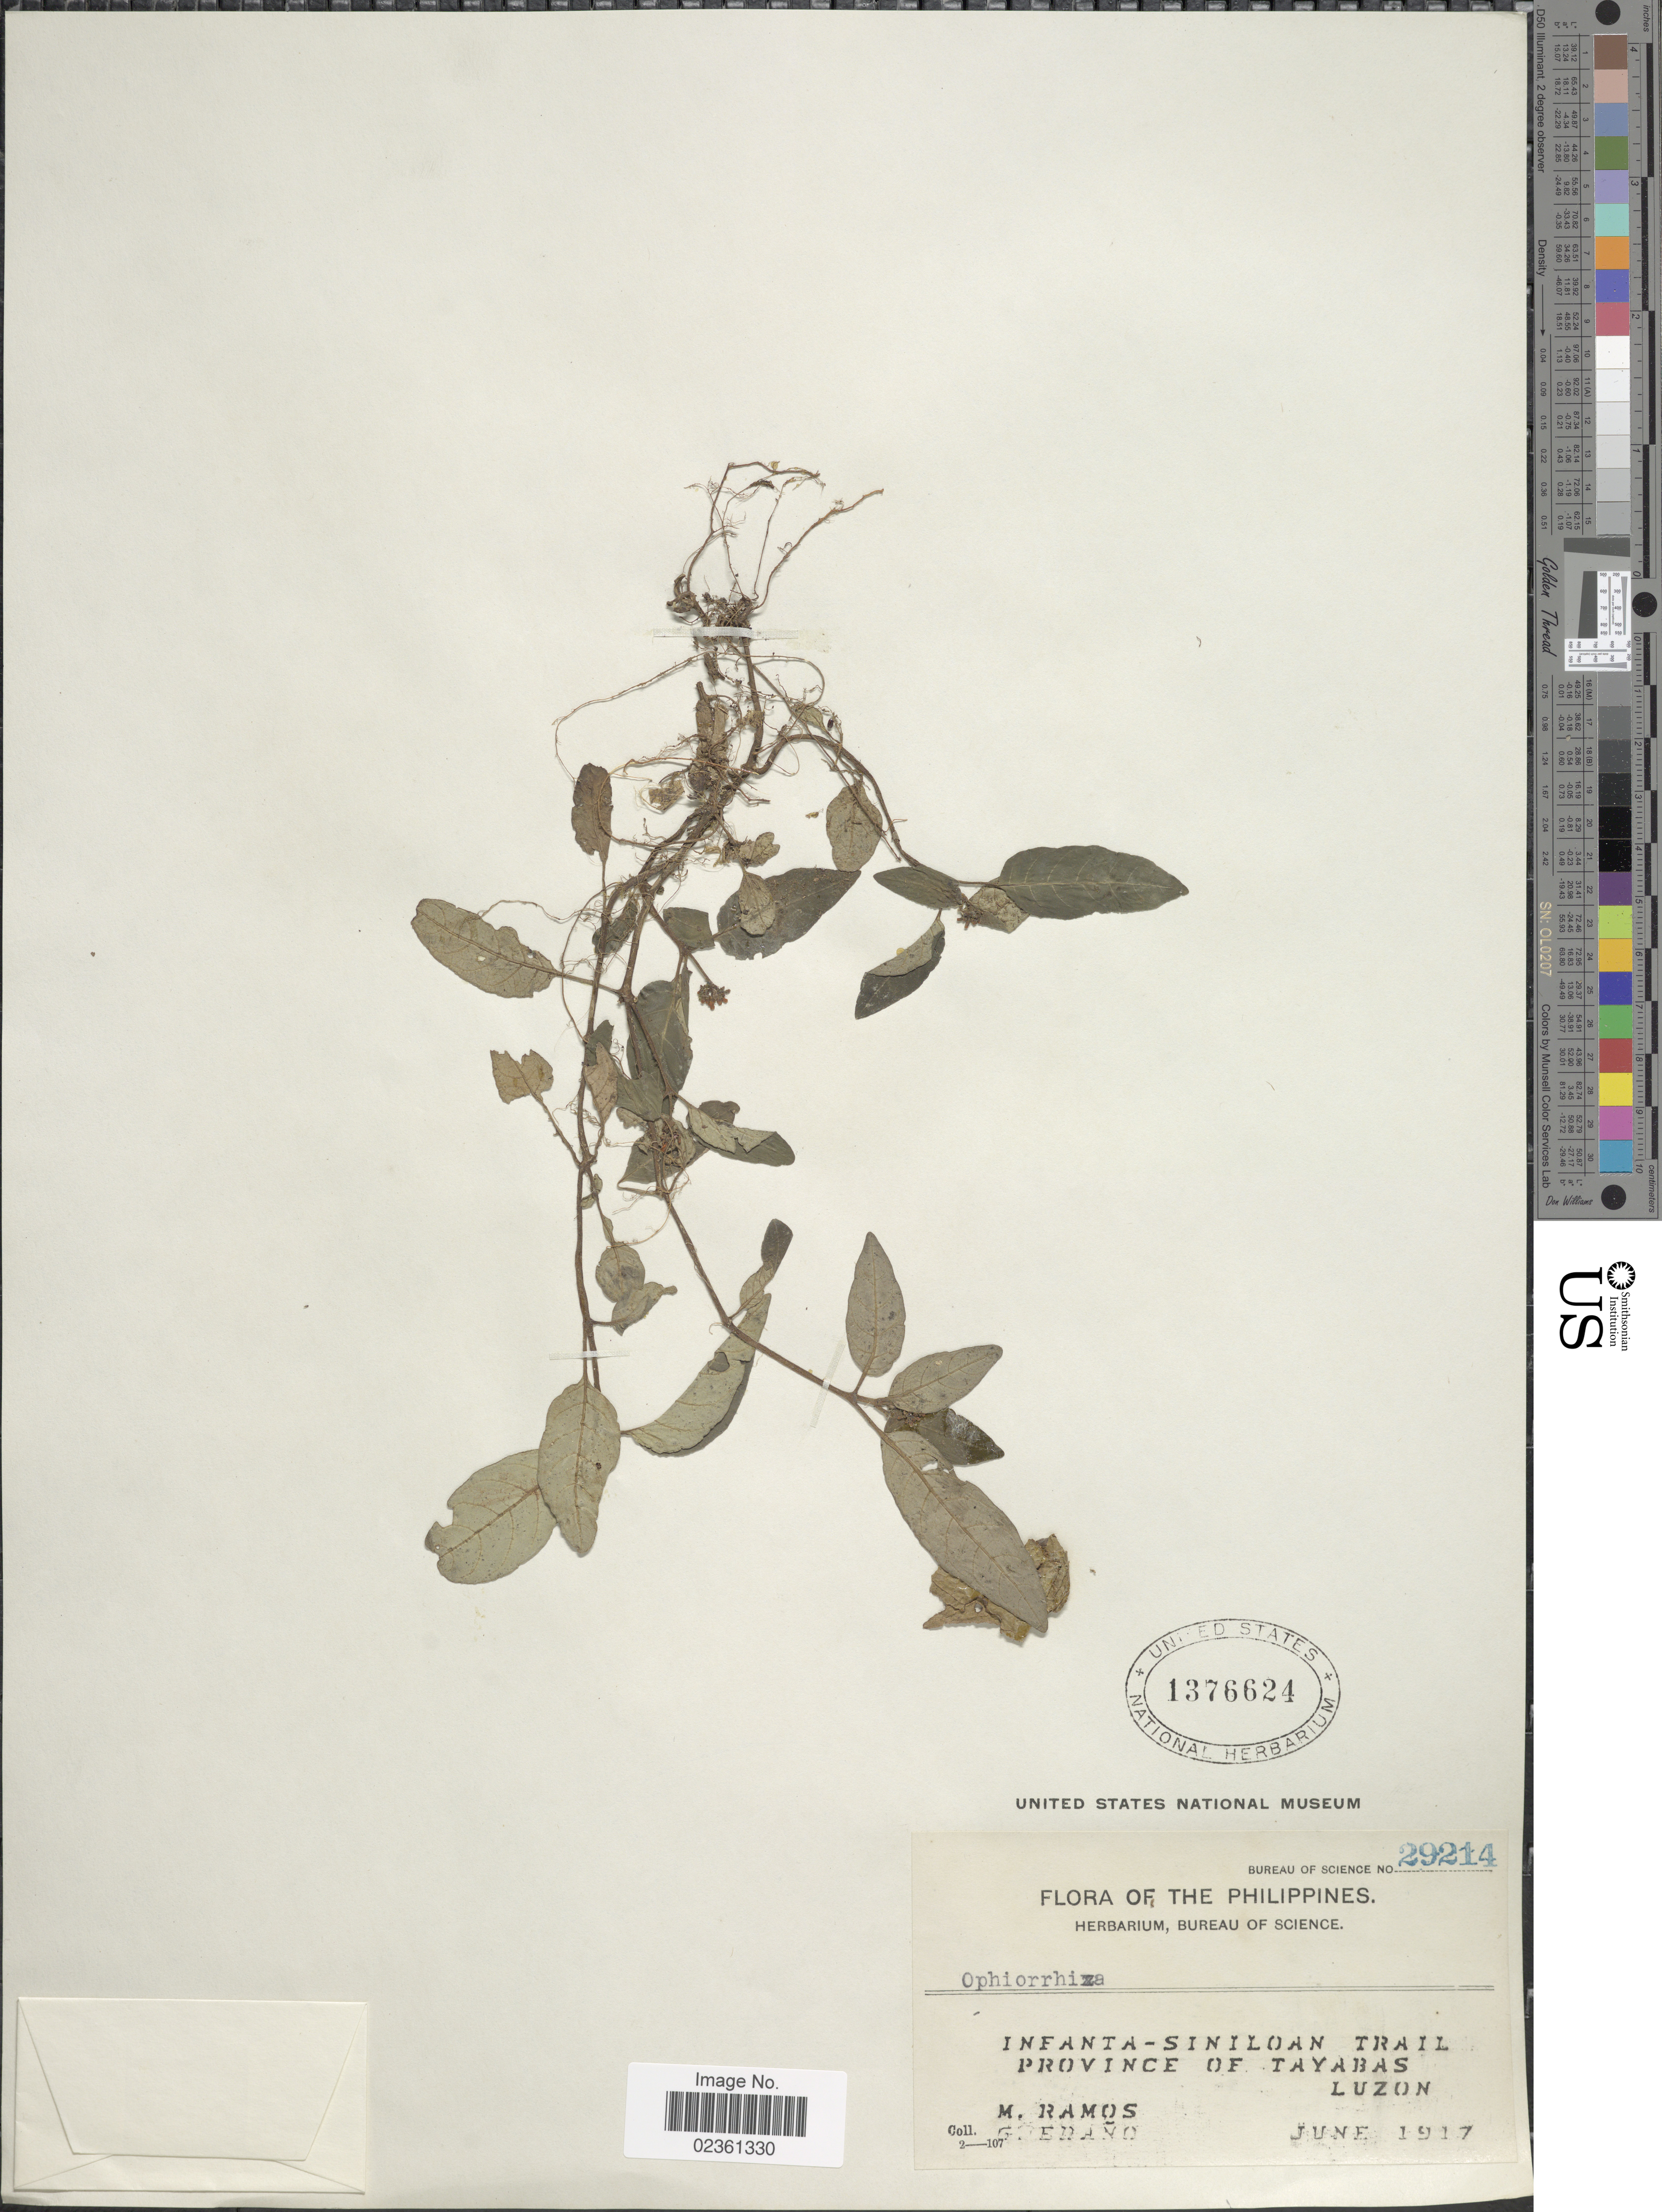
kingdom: Plantae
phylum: Tracheophyta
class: Magnoliopsida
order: Gentianales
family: Rubiaceae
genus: Ophiorrhiza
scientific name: Ophiorrhiza sp.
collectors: M. Ramos & G. Edaño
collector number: Bureau of Science 29214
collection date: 1917-06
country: Philippines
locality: Infanta-Siniloan trail, Province of Tayabas, Luzon.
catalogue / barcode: US 1376624